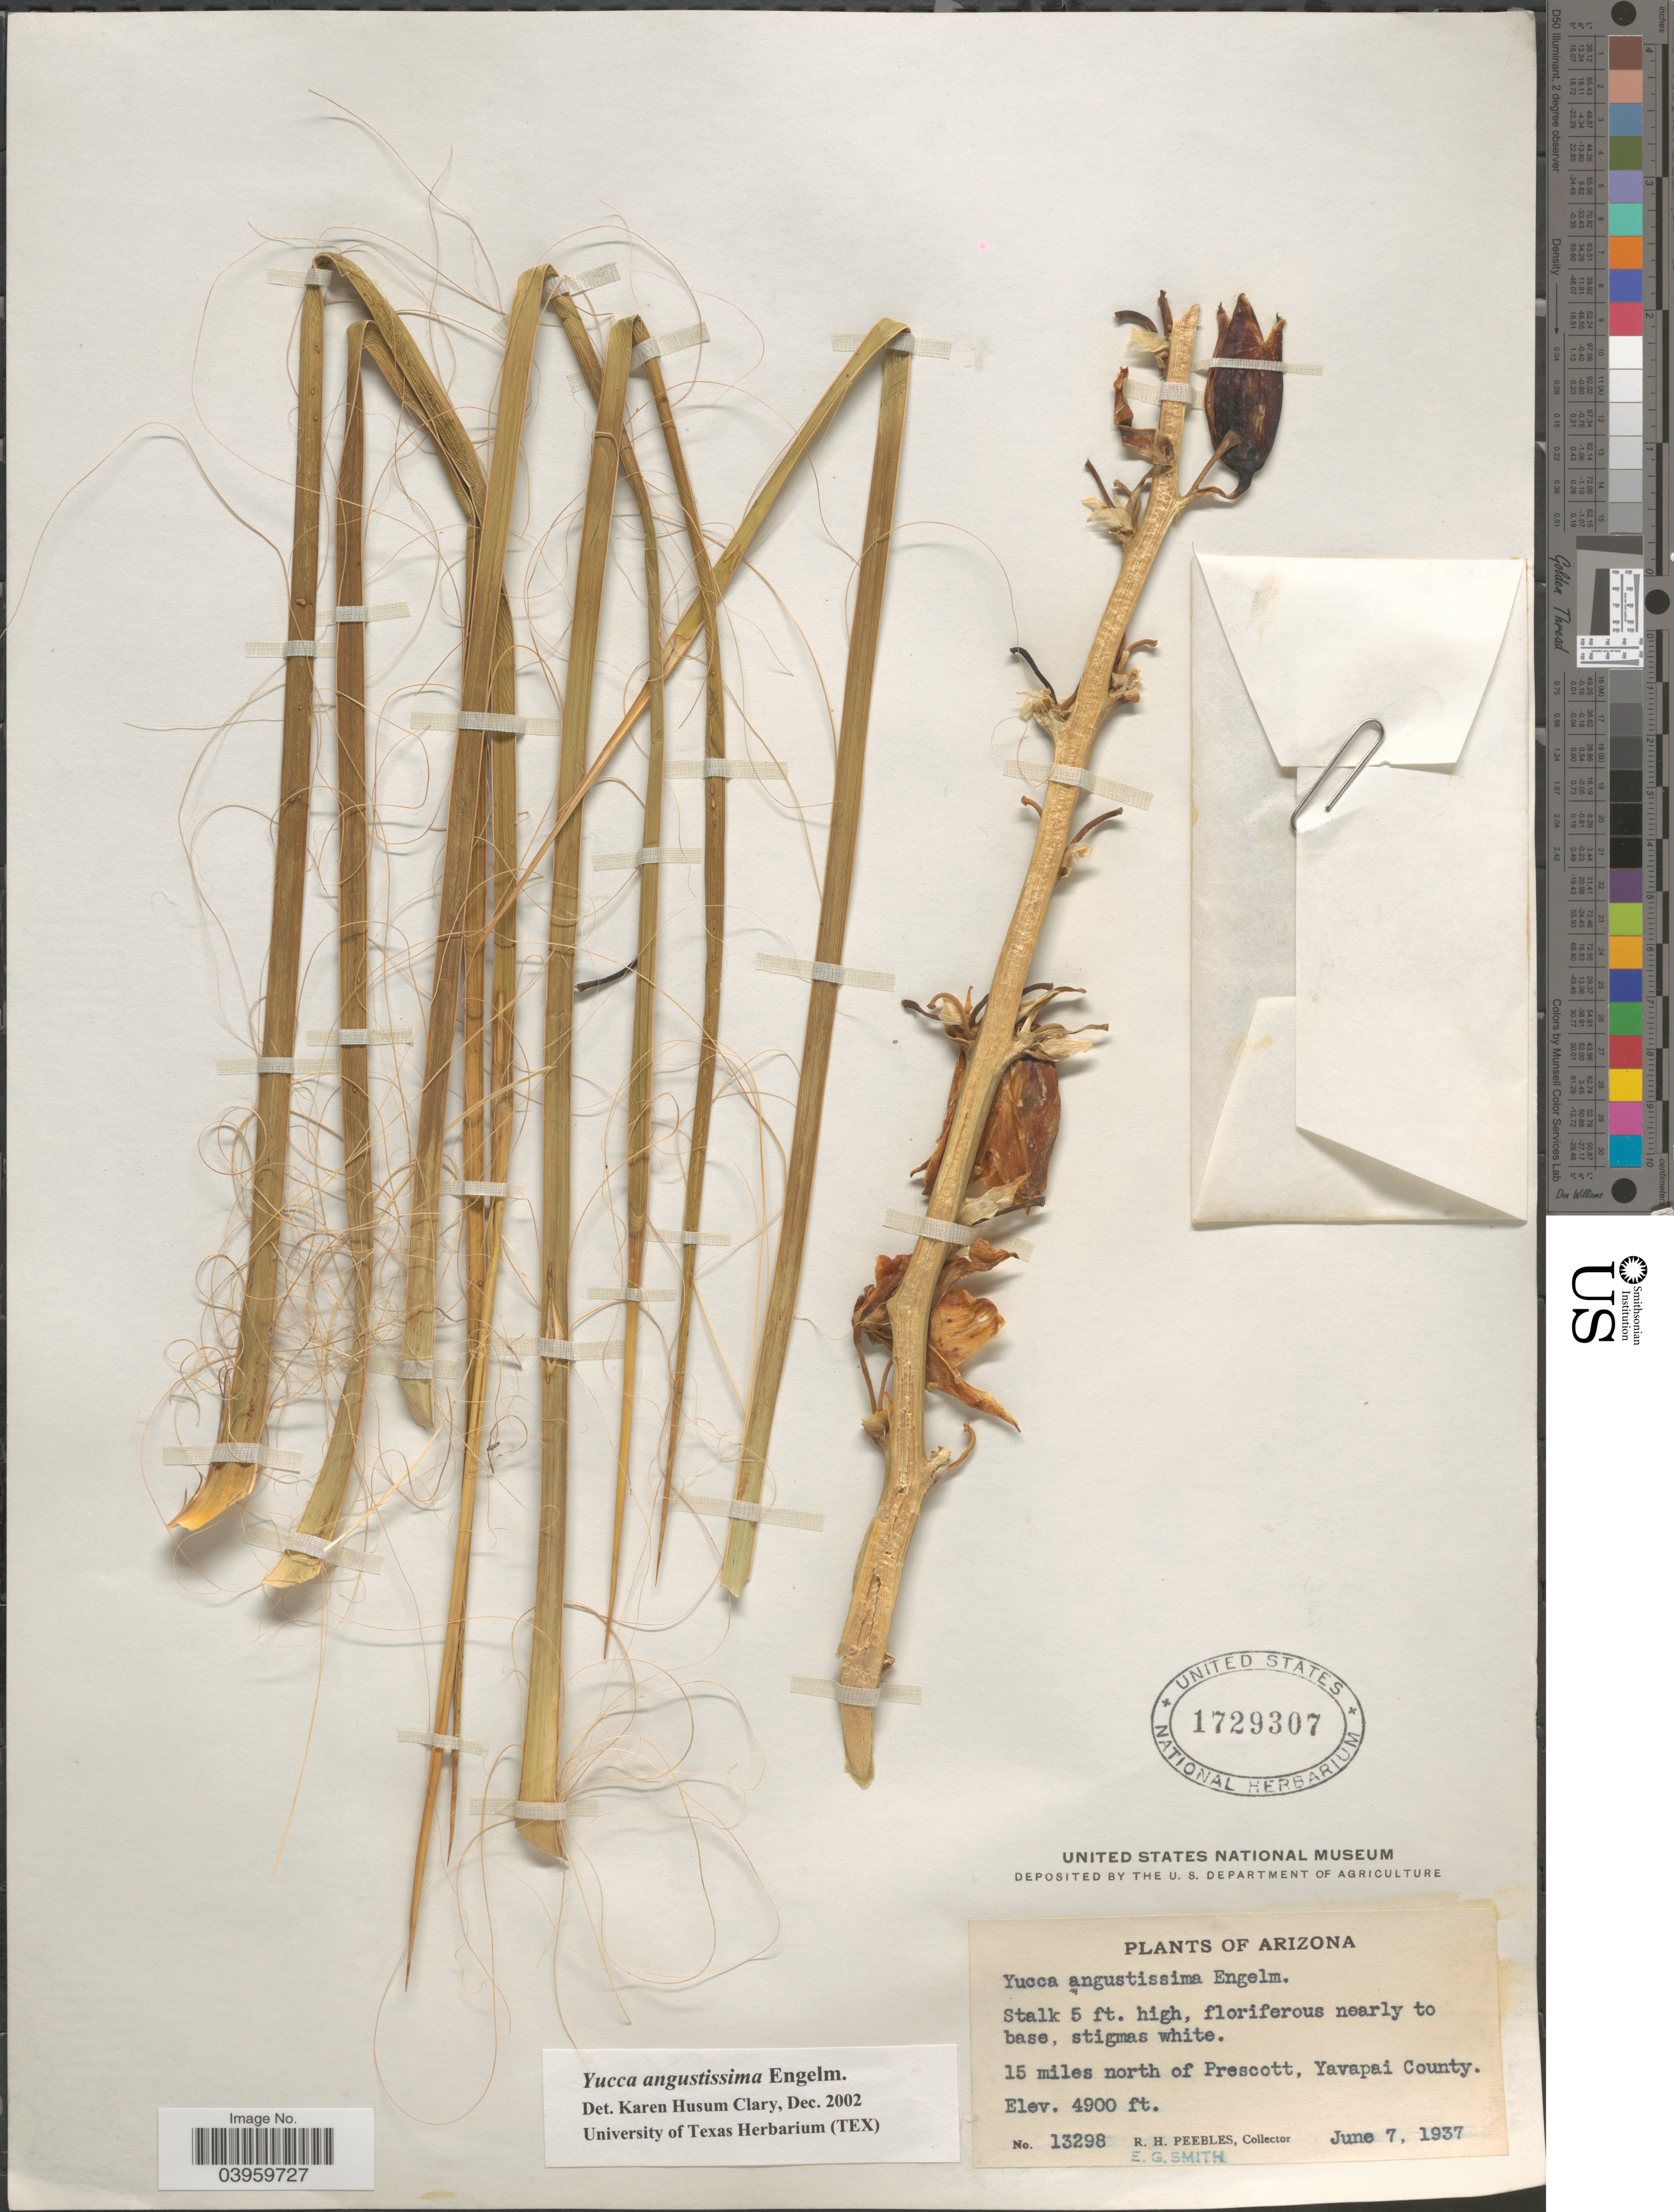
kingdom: Plantae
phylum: Tracheophyta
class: Liliopsida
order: Asparagales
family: Asparagaceae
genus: Yucca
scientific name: Yucca angustissima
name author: Engelm. ex Trel.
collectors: R. H. Peebles & E. G. Smith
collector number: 13298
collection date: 1937-06-07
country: United States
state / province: Arizona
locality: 15 miles north of Prescott, Yavapai County.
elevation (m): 1494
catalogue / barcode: US 1729307